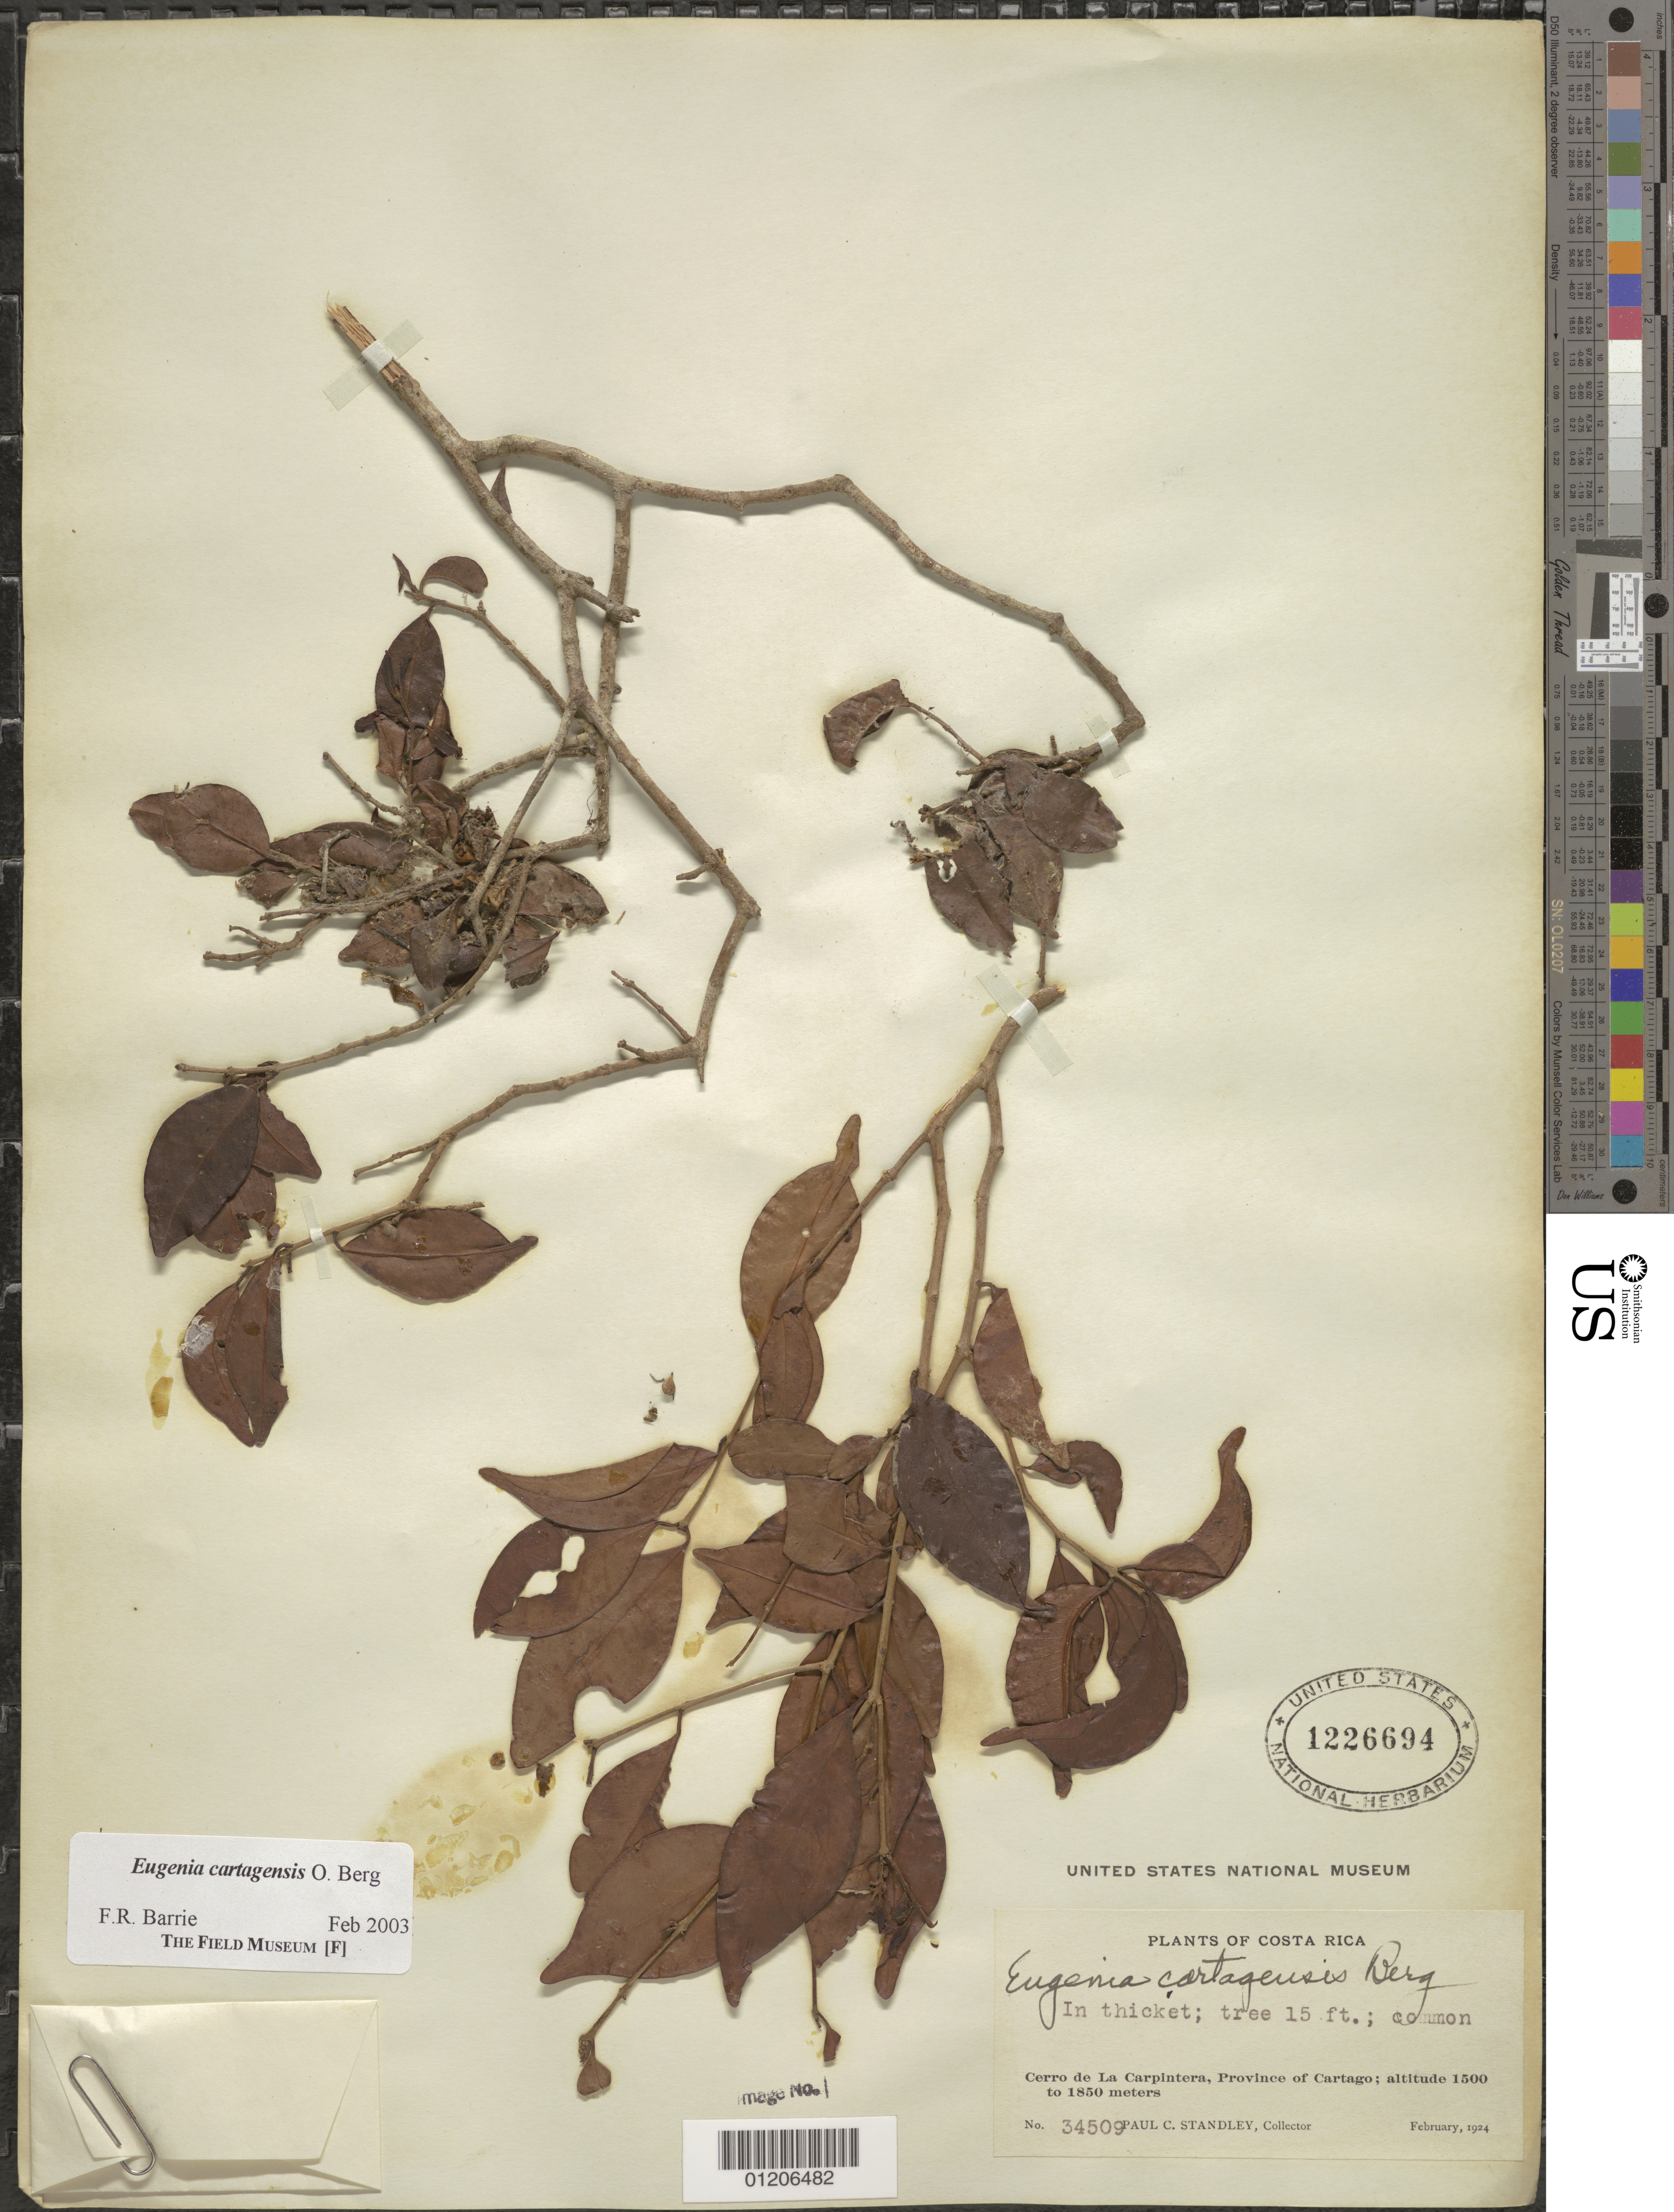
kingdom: Plantae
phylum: Tracheophyta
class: Magnoliopsida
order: Myrtales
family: Myrtaceae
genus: Eugenia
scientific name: Eugenia cartagensis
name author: O. Berg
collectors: P. C. Standley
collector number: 34509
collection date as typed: Feb 1924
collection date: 1924-02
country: Costa Rica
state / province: Cartago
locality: Cerro de La Carpintera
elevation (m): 1500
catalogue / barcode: US 1226694